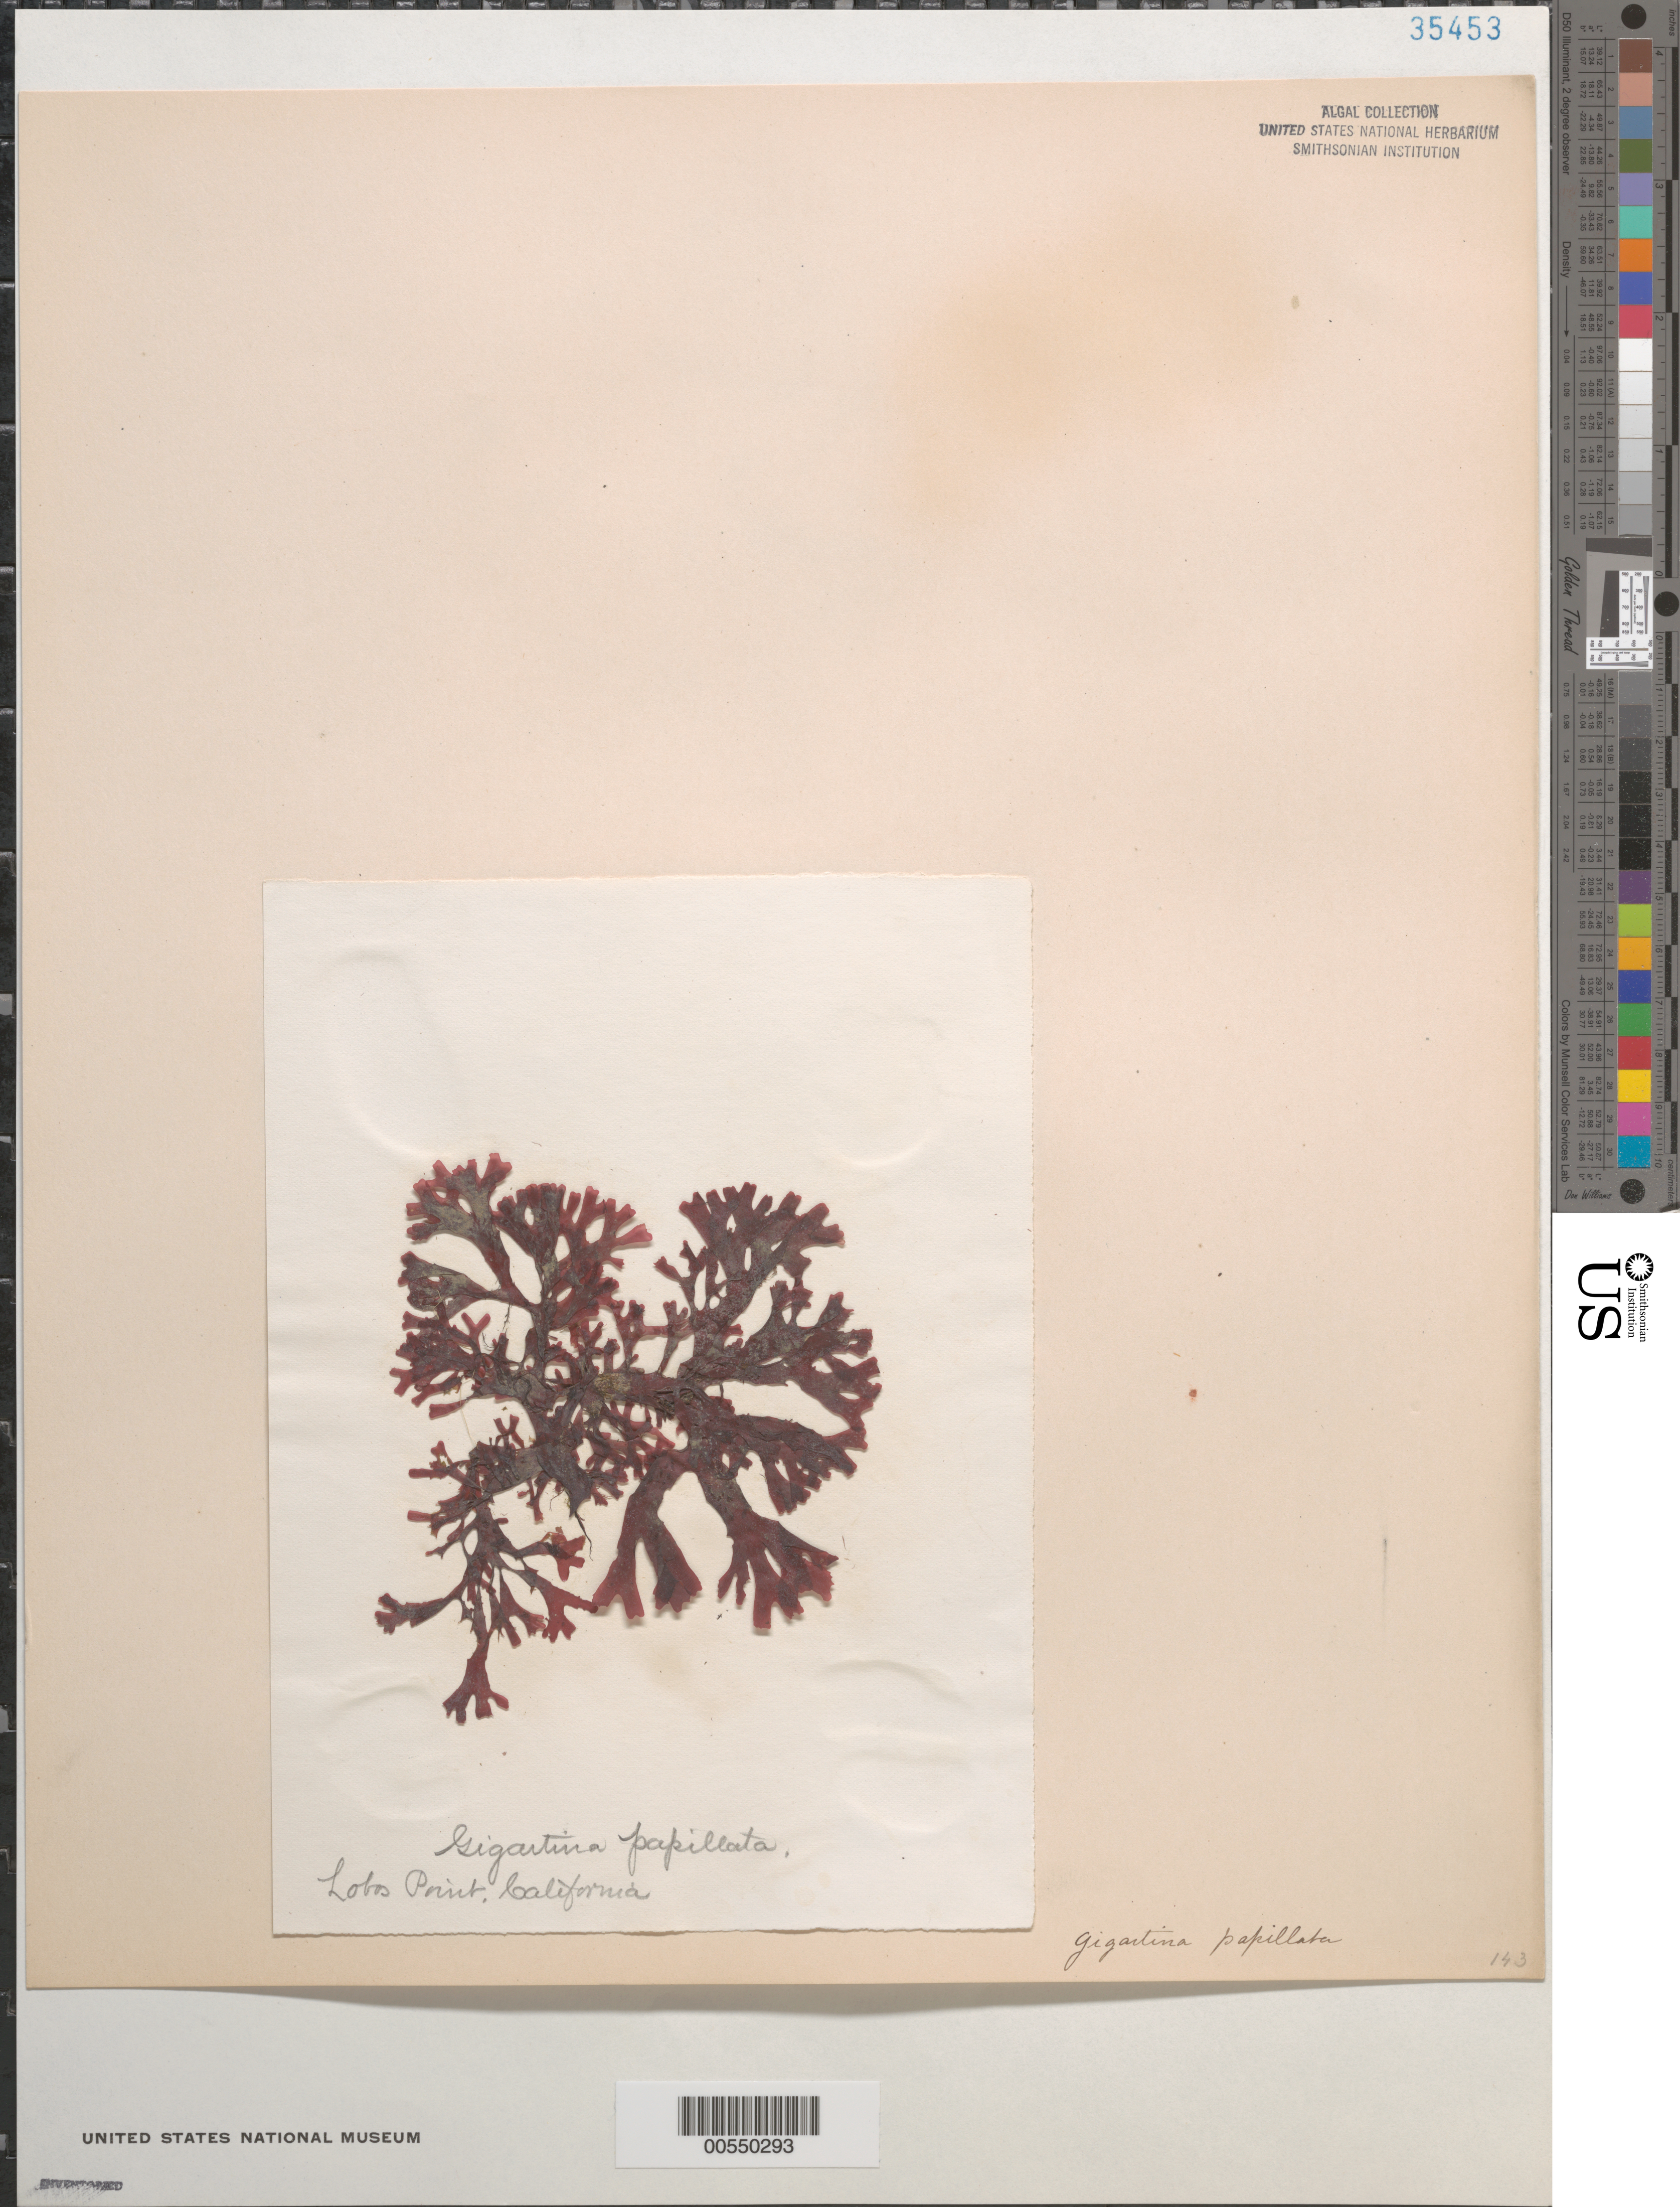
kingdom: Plantae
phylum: Rhodophyta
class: Florideophyceae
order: Gigartinales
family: Phyllophoraceae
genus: Mastocarpus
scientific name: Mastocarpus papillatus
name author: (C. Agardh) Kütz.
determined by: Algae name updating Project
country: United States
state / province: California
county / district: Monterey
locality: Point Lobos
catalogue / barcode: US 35453